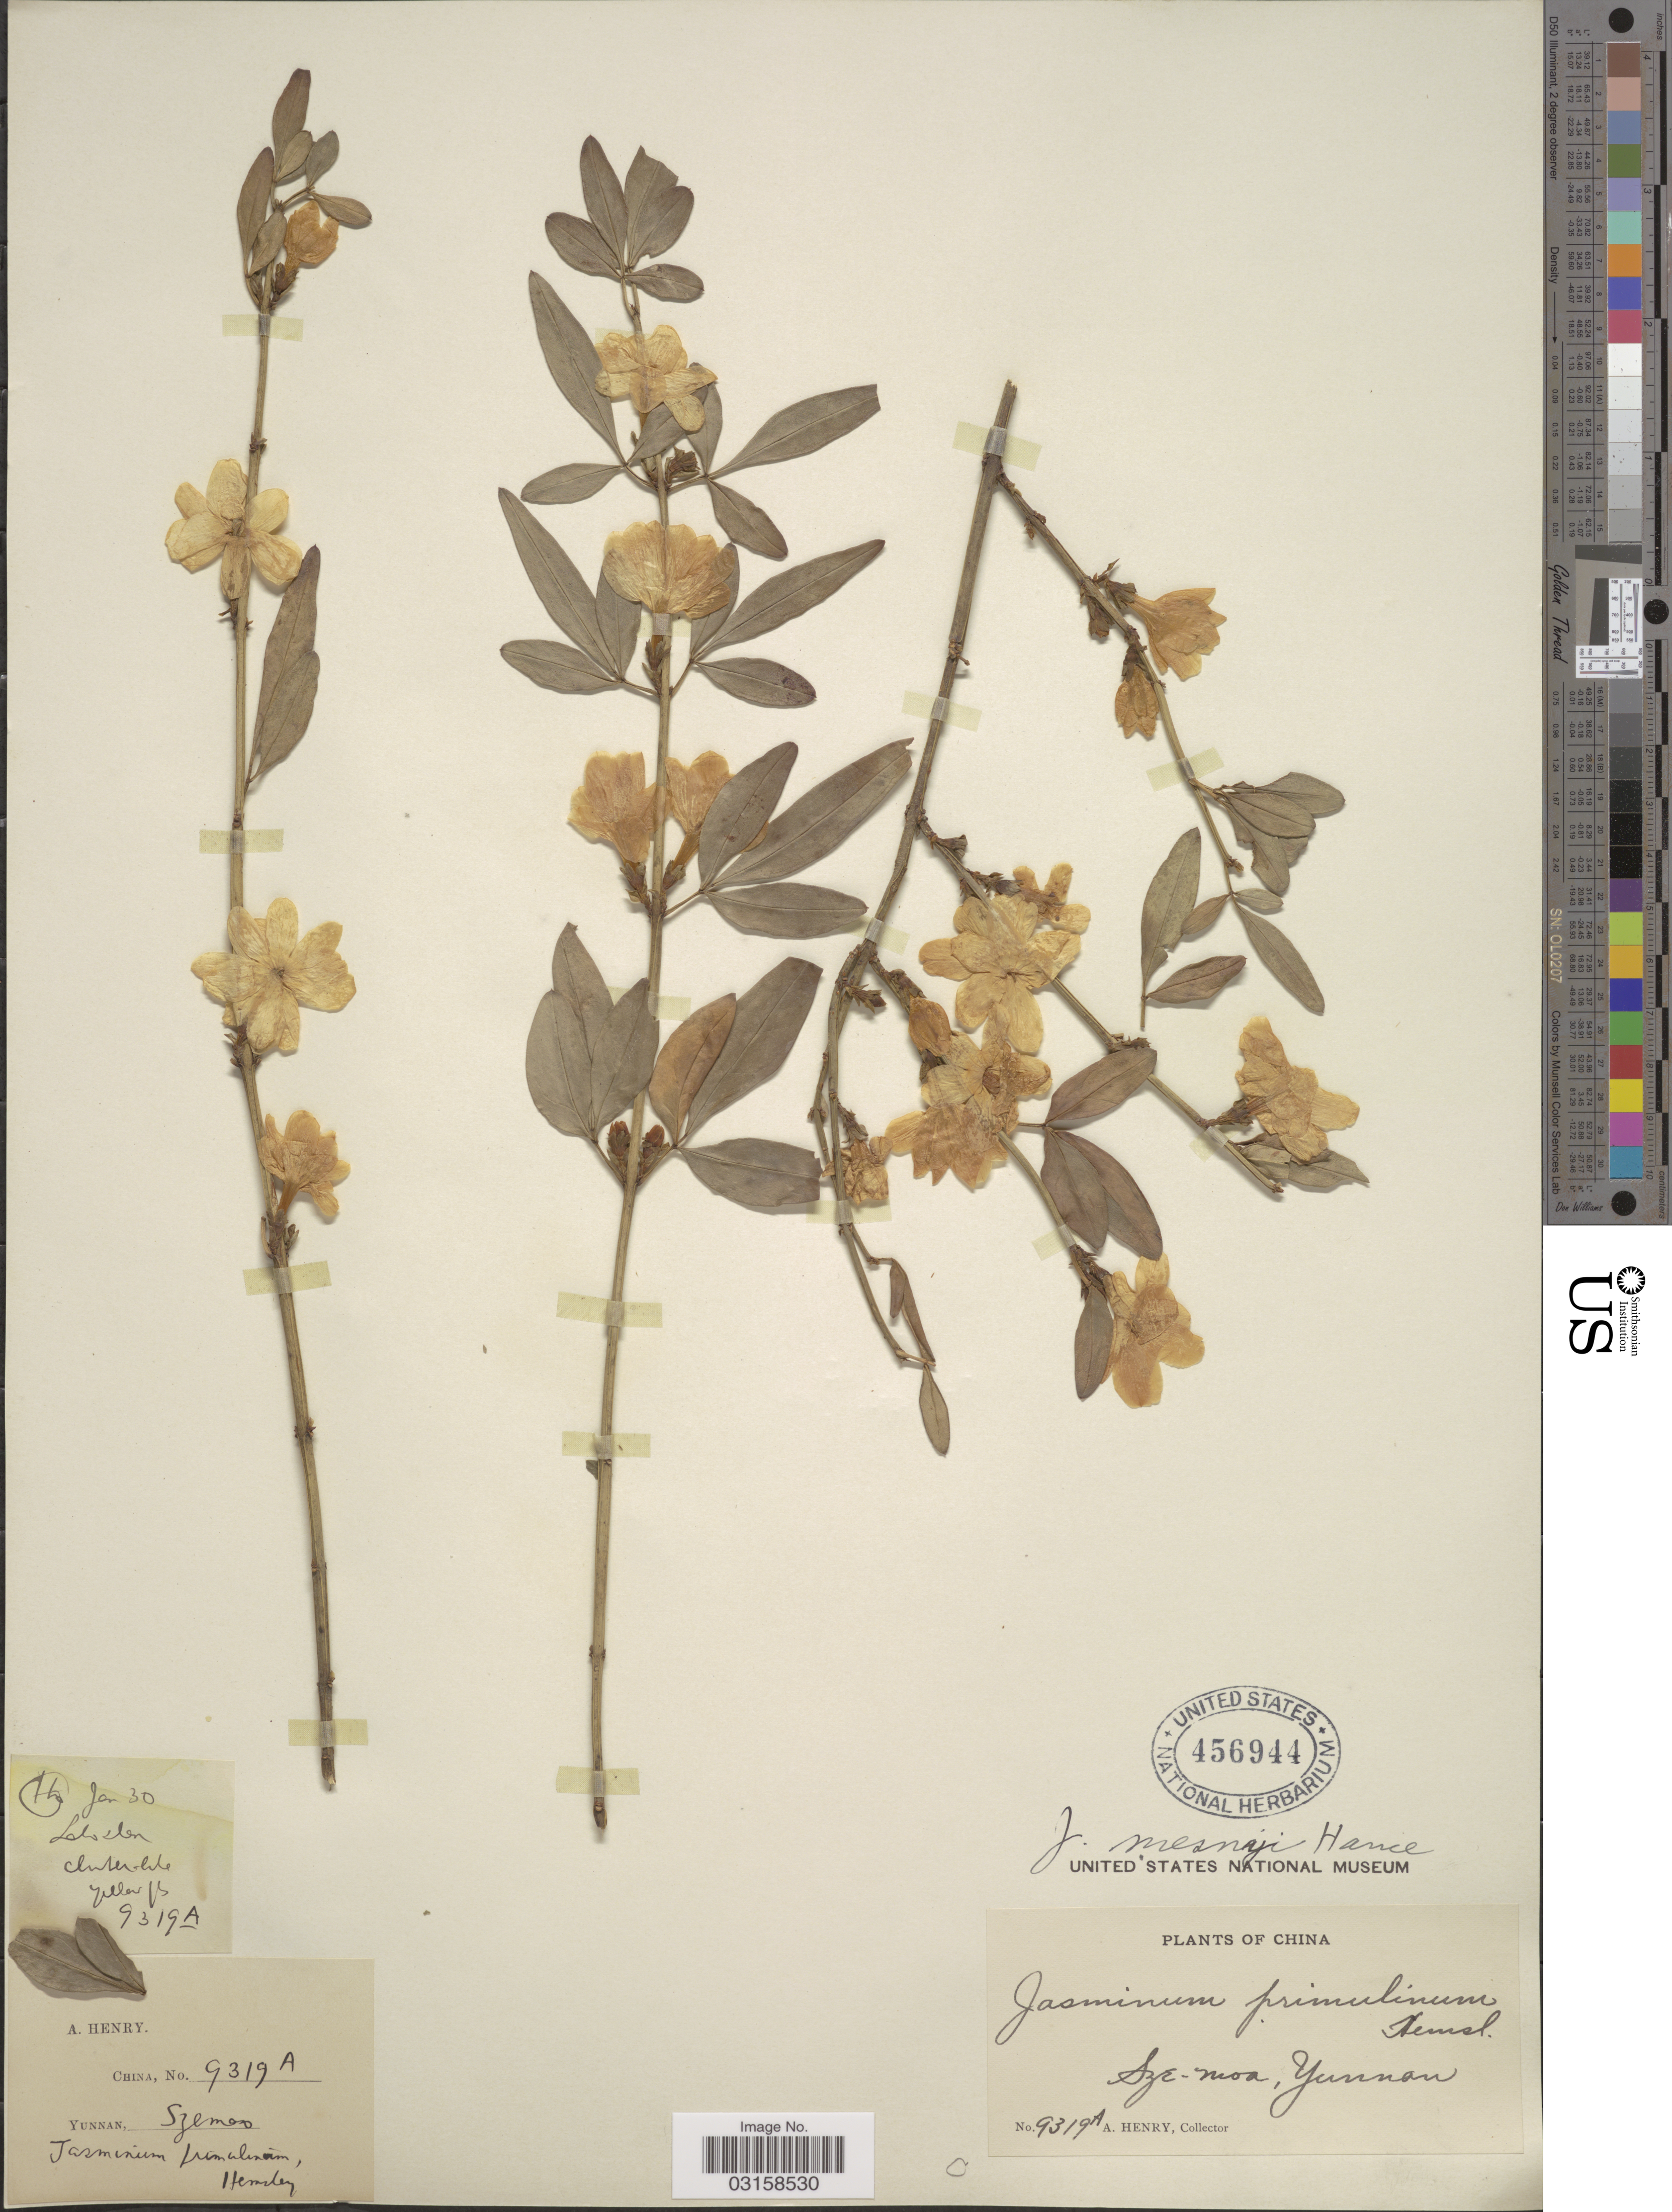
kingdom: Plantae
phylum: Tracheophyta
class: Magnoliopsida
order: Lamiales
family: Oleaceae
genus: Jasminum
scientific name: Jasminum mesnyi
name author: Hance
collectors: A. Henry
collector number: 9319 A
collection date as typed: Transcribed d/m/y: /1/30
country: China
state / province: Yunnan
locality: Szemoa. Ho.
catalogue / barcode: US 456944